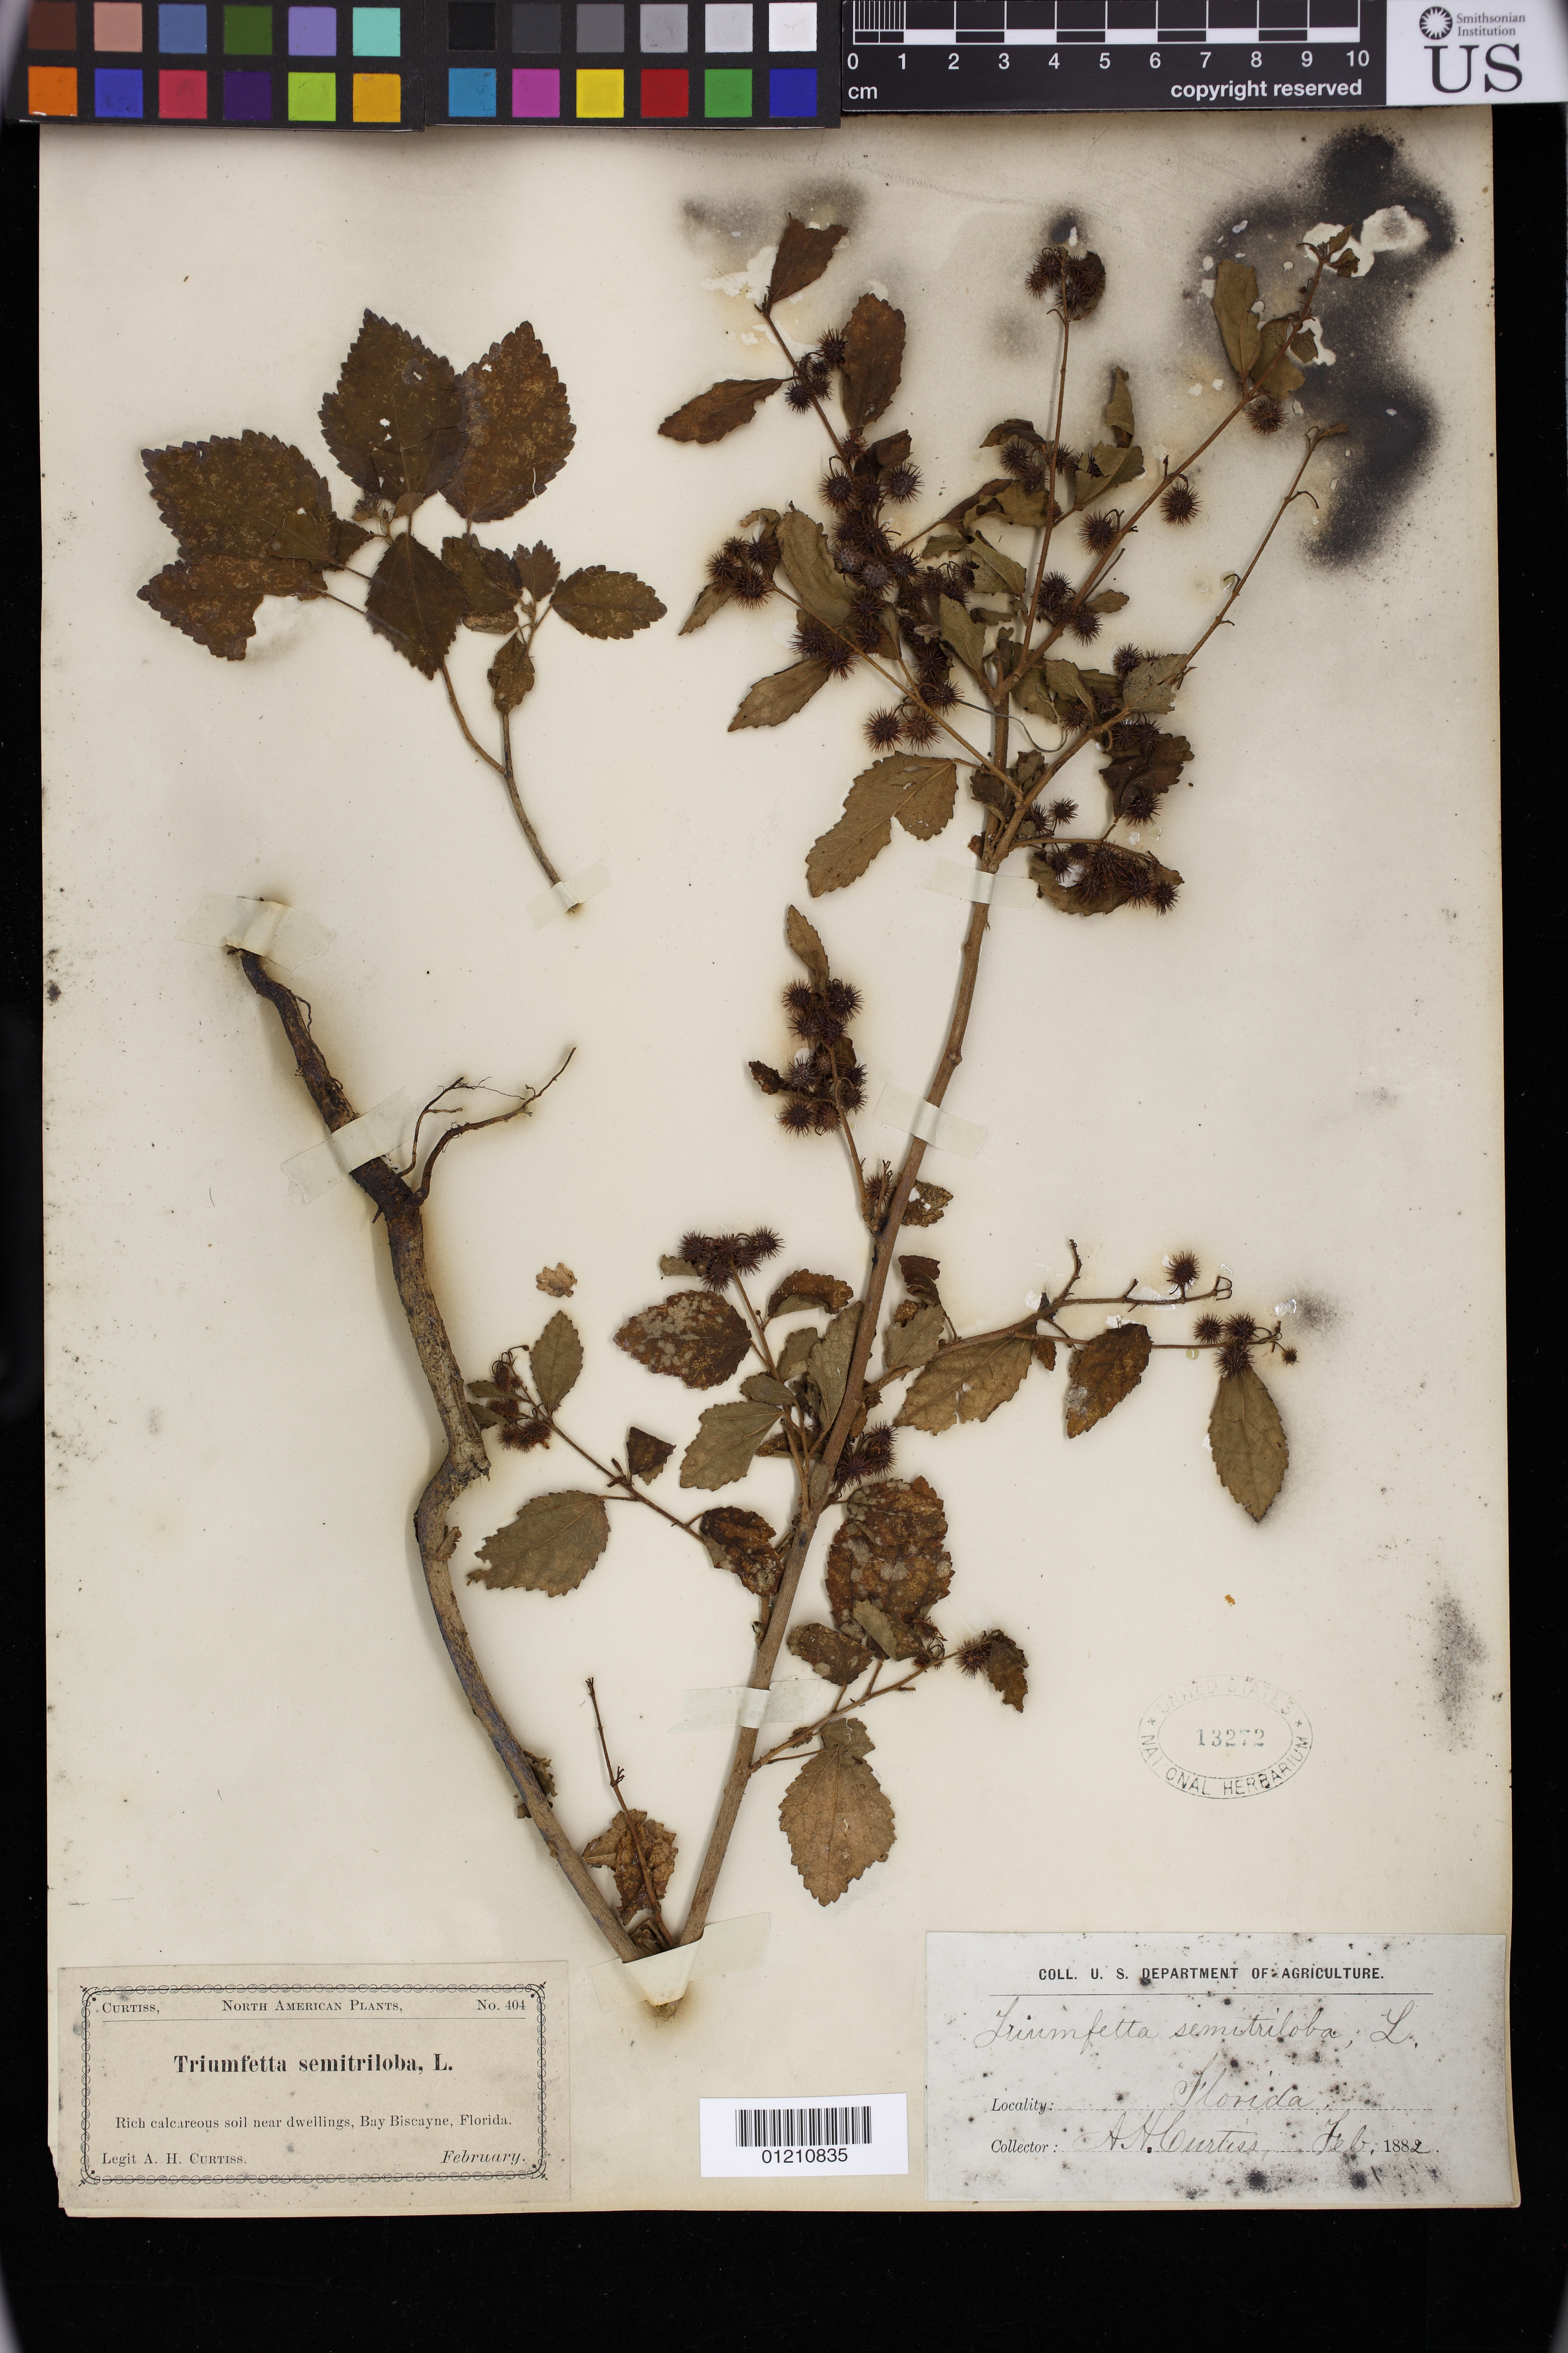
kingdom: Plantae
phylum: Tracheophyta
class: Magnoliopsida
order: Malvales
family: Malvaceae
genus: Triumfetta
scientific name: Triumfetta semitriloba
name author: Jacq.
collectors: A. H. Curtiss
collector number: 404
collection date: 1882-02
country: United States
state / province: Florida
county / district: Miami-Dade County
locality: Rich calcareous soil near dwellings, Bay Biscayne, Florida.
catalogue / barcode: US 13272